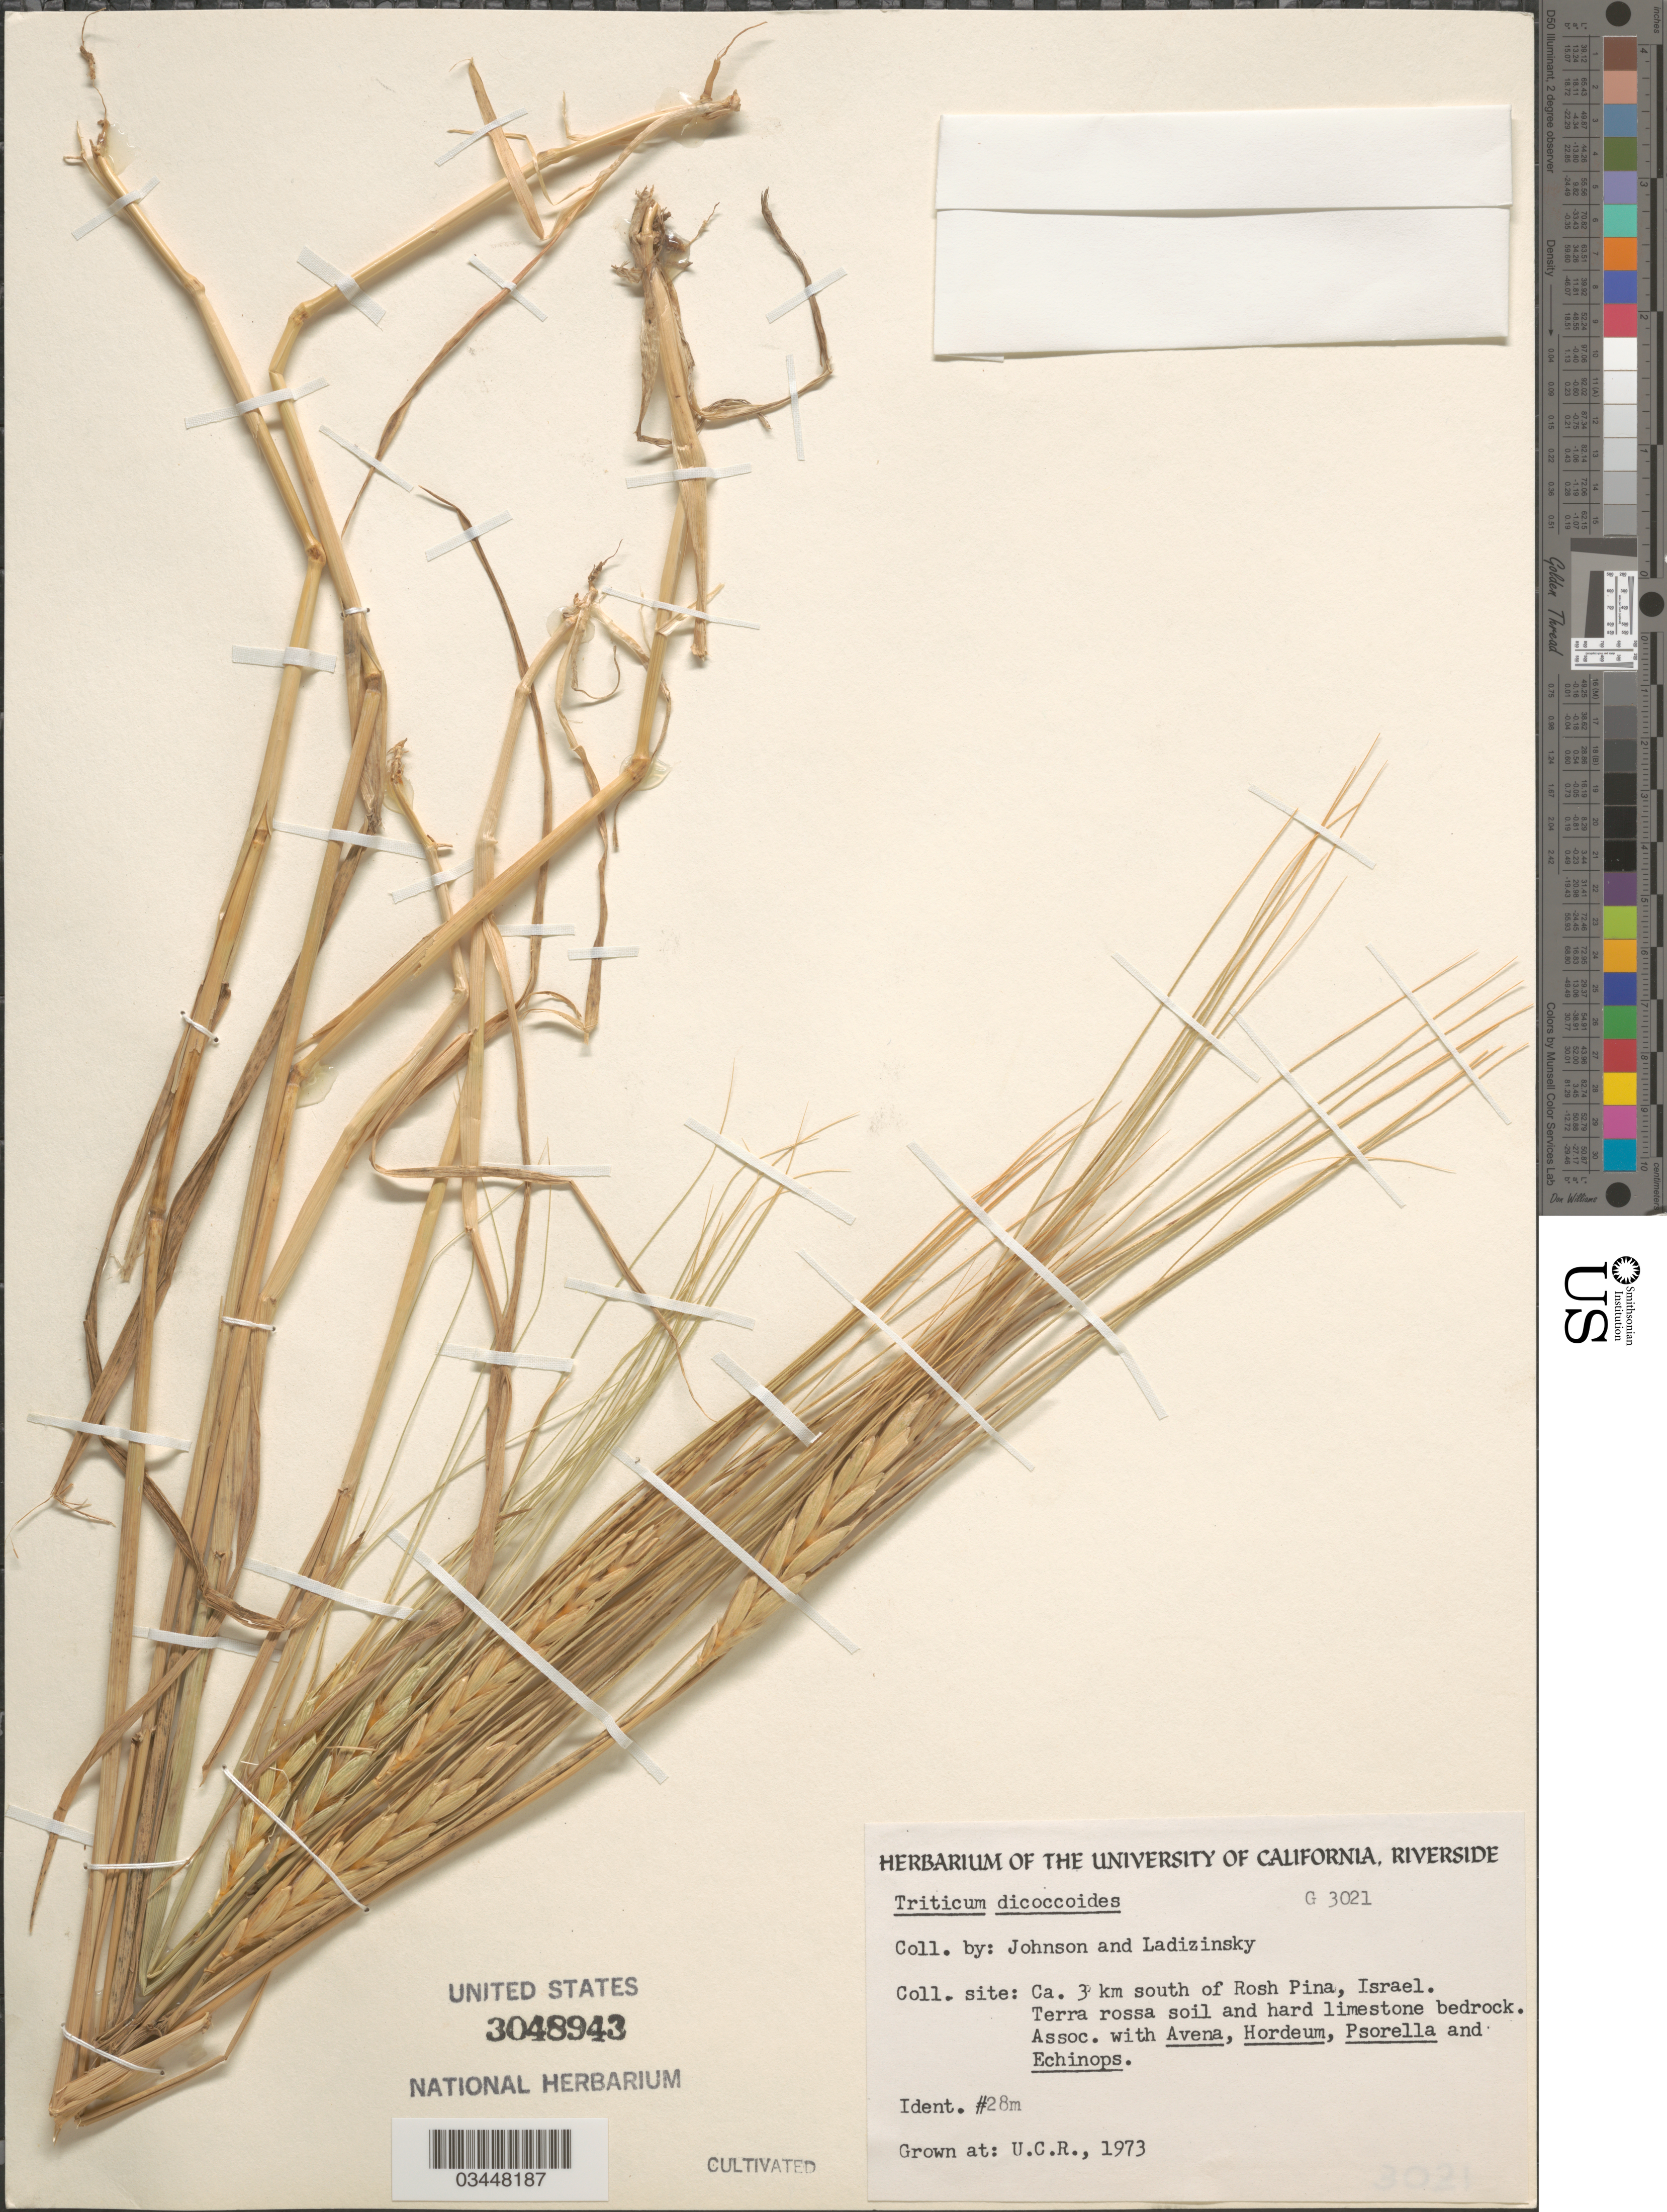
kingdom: Plantae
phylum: Tracheophyta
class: Liliopsida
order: Poales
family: Poaceae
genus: Triticum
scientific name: Triticum dicoccoides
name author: (Körn.) Körn. ex Schweinf.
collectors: ex herb. Univ. of California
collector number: G3021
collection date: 1973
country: United States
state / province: California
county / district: Riverside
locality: U.C.R.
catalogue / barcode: US 3048943